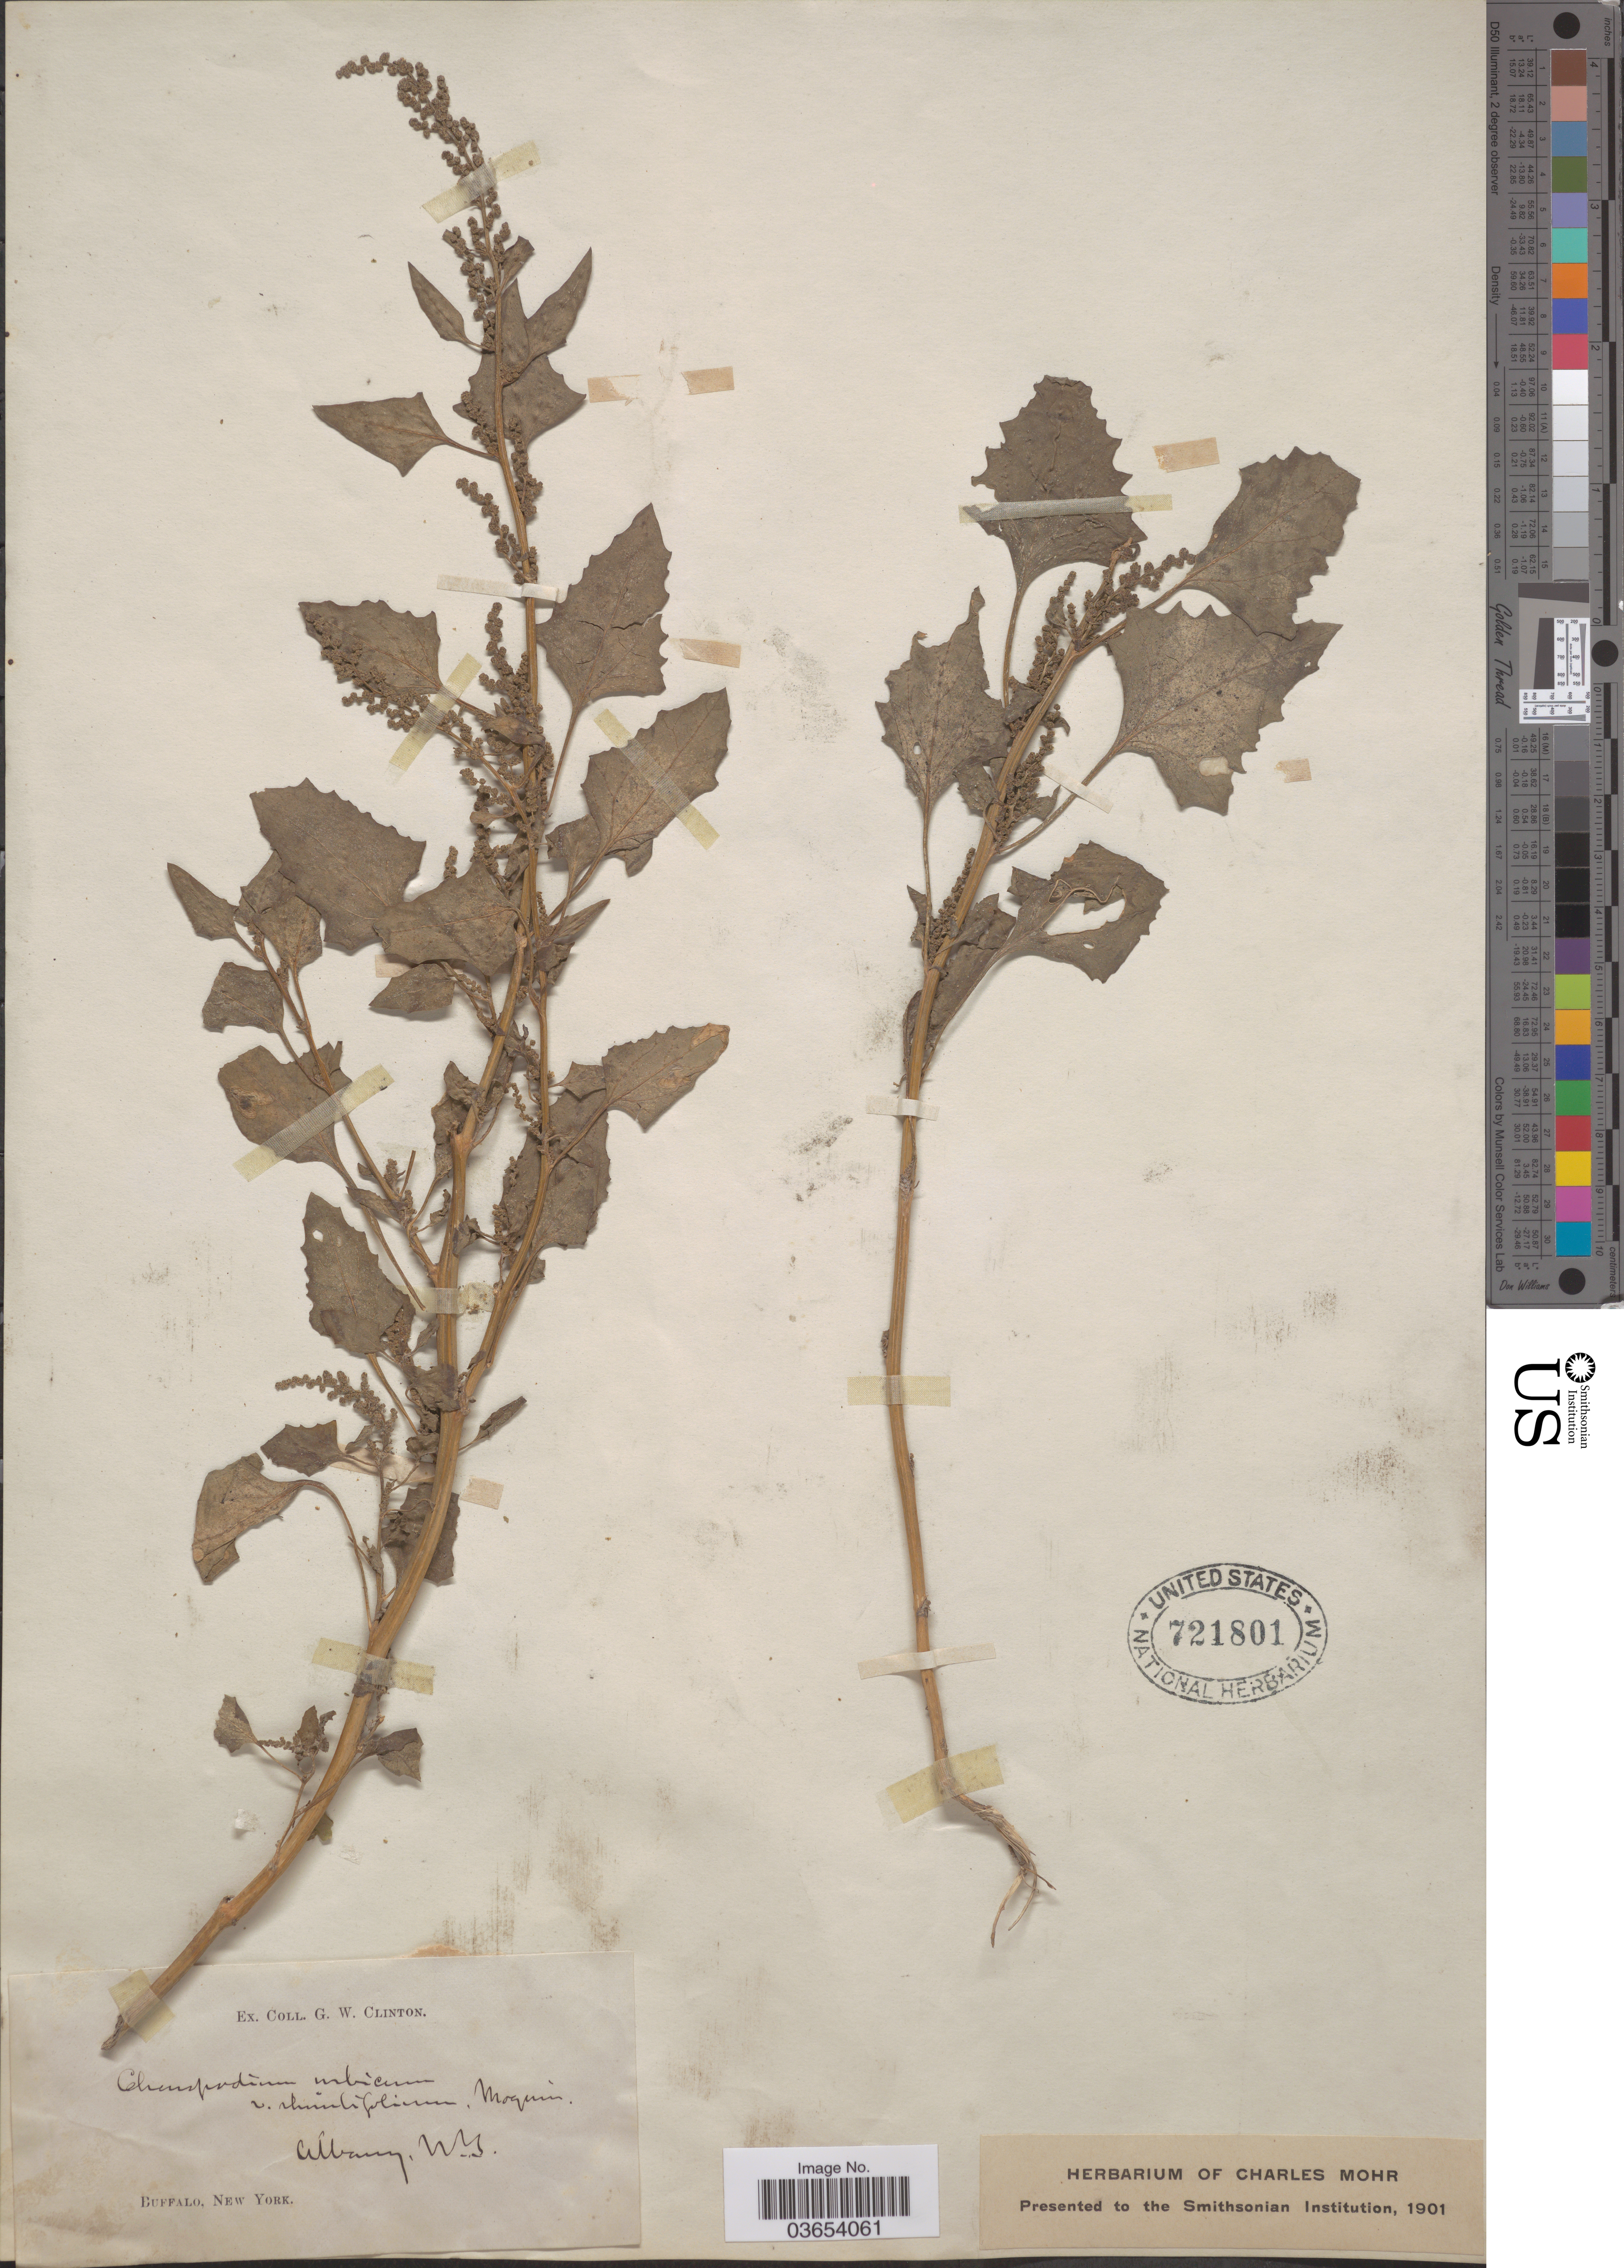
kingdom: Plantae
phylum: Tracheophyta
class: Magnoliopsida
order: Caryophyllales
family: Amaranthaceae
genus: Chenopodium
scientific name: Chenopodium urbicum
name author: L.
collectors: G. W. Clinton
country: United States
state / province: New York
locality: Albany.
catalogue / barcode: US 721801